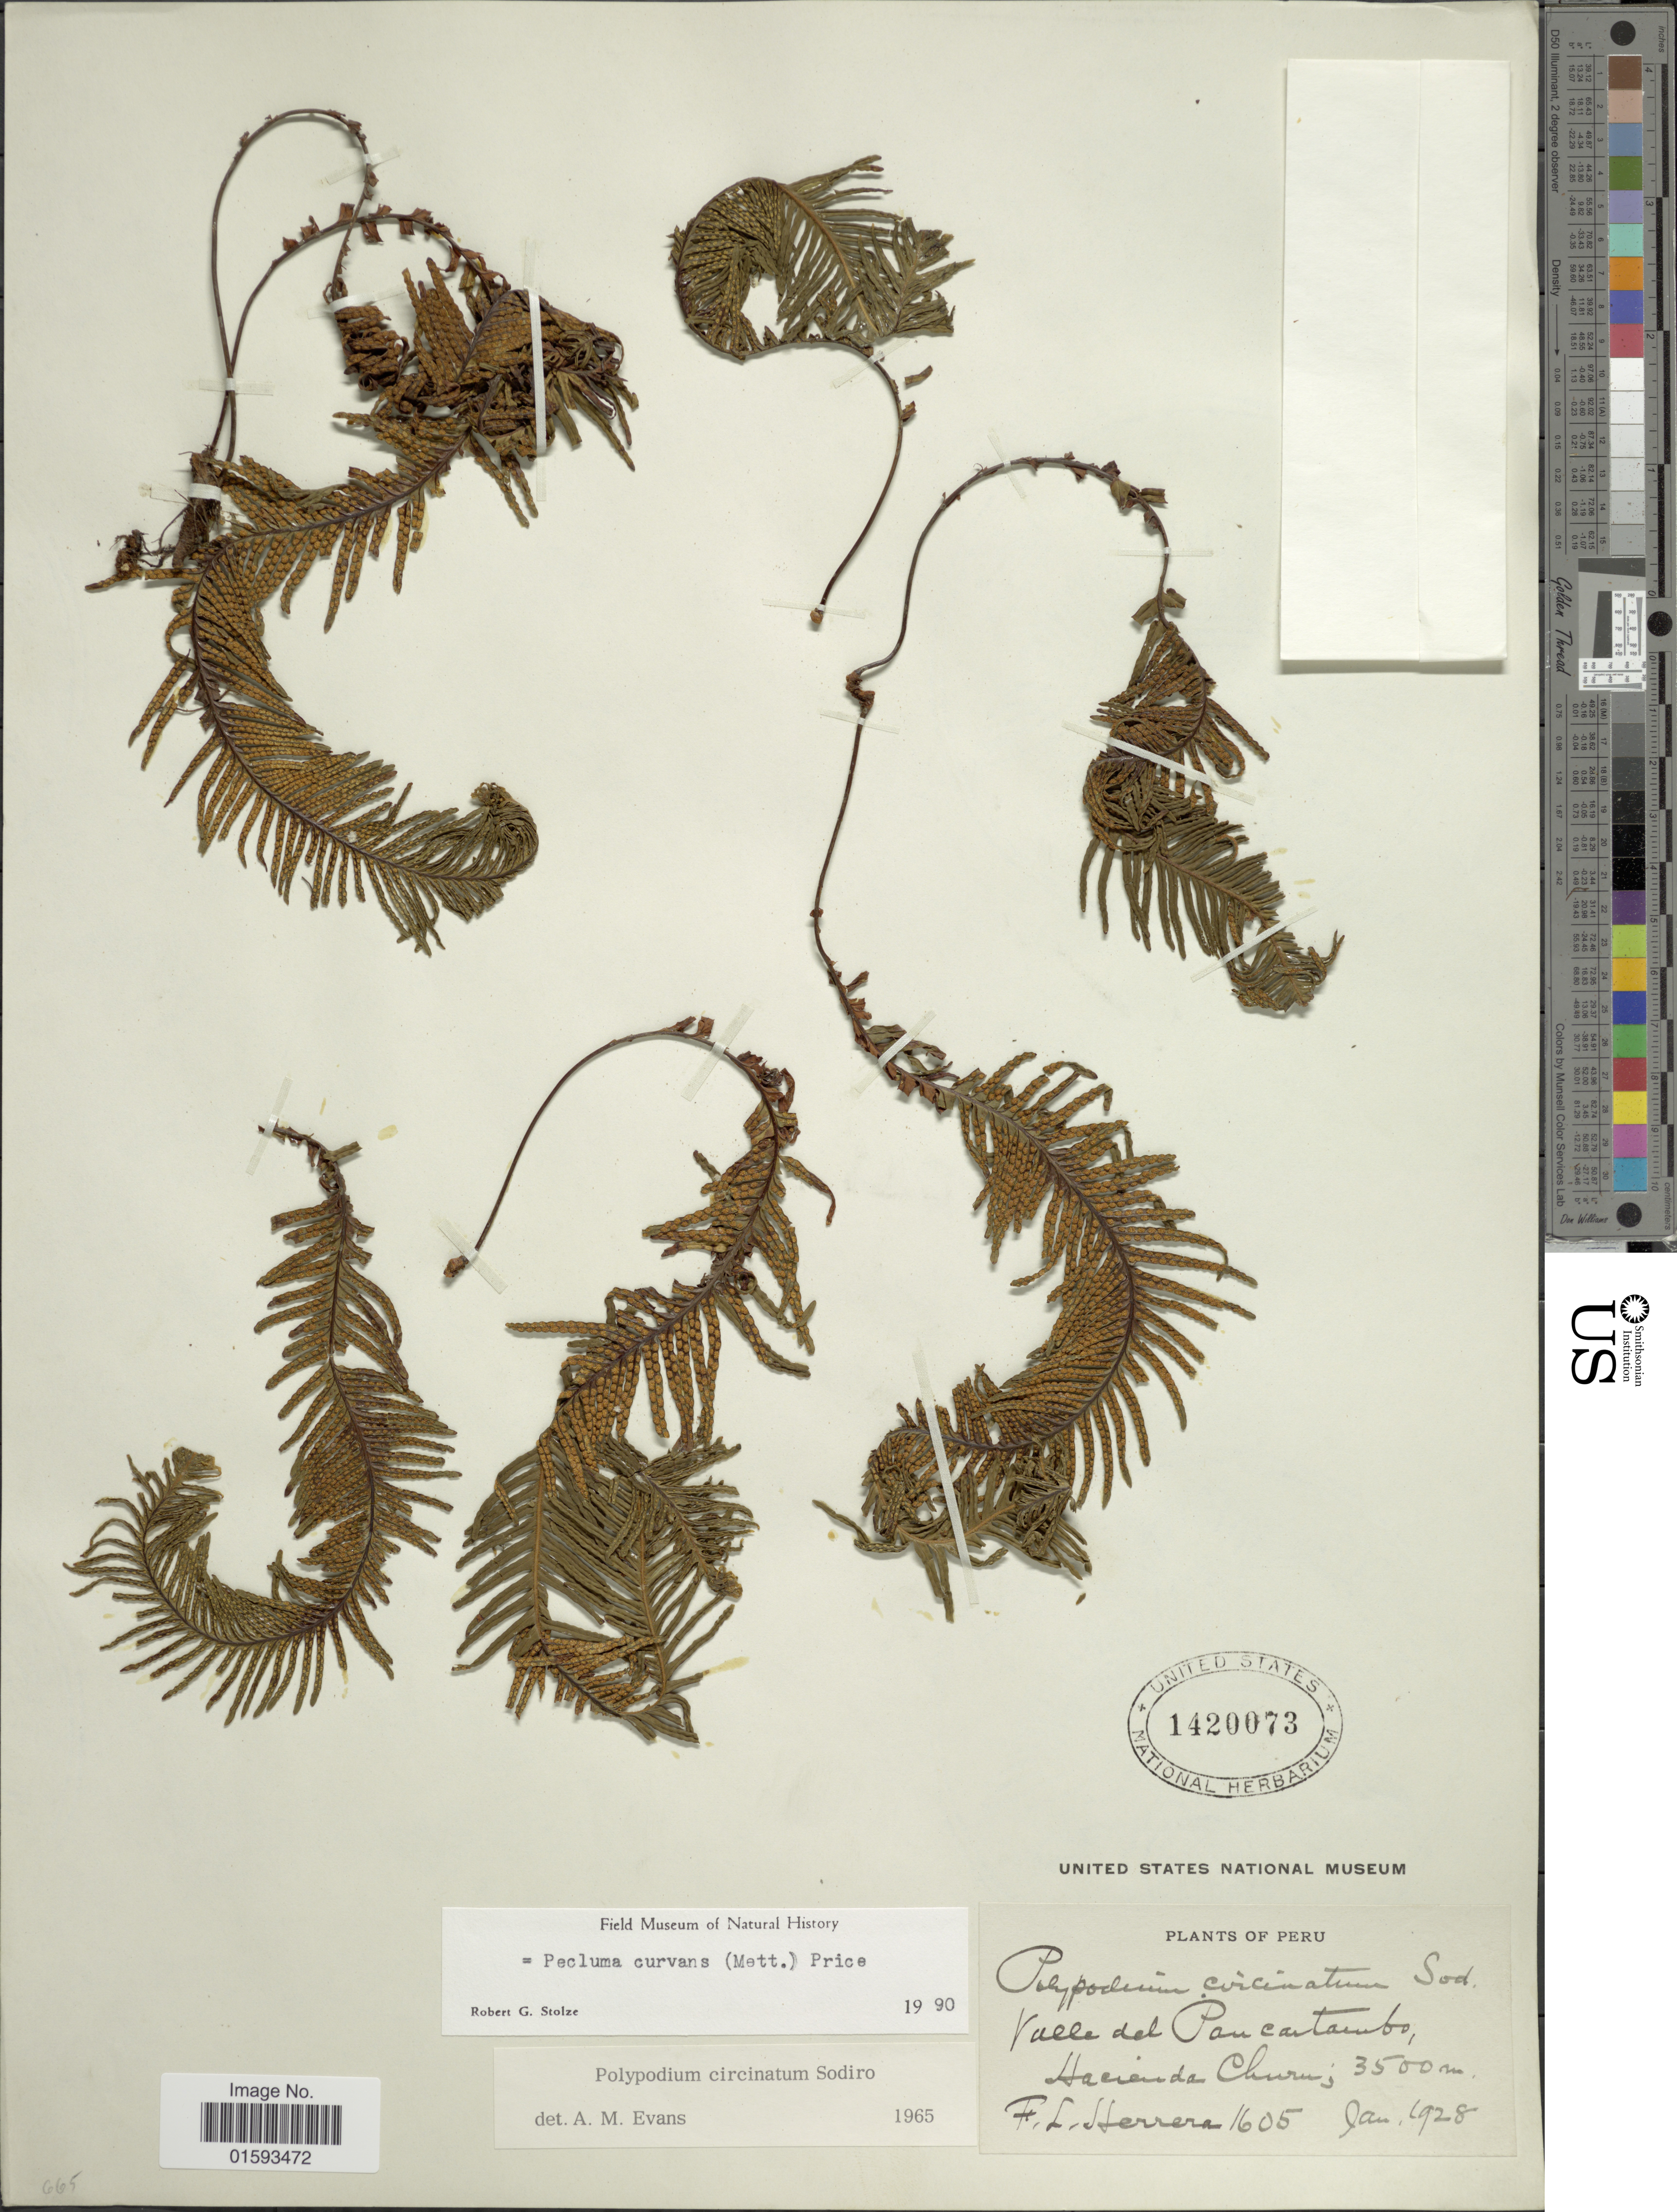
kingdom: Plantae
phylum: Tracheophyta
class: Polypodiopsida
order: Polypodiales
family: Polypodiaceae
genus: Pecluma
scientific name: Pecluma curvans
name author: (Mett.) Price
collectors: F. L. Herrera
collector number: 1605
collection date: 1928-01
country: Peru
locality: Valle del Pancartambo, Hacienda Churu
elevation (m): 3500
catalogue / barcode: US 1420073